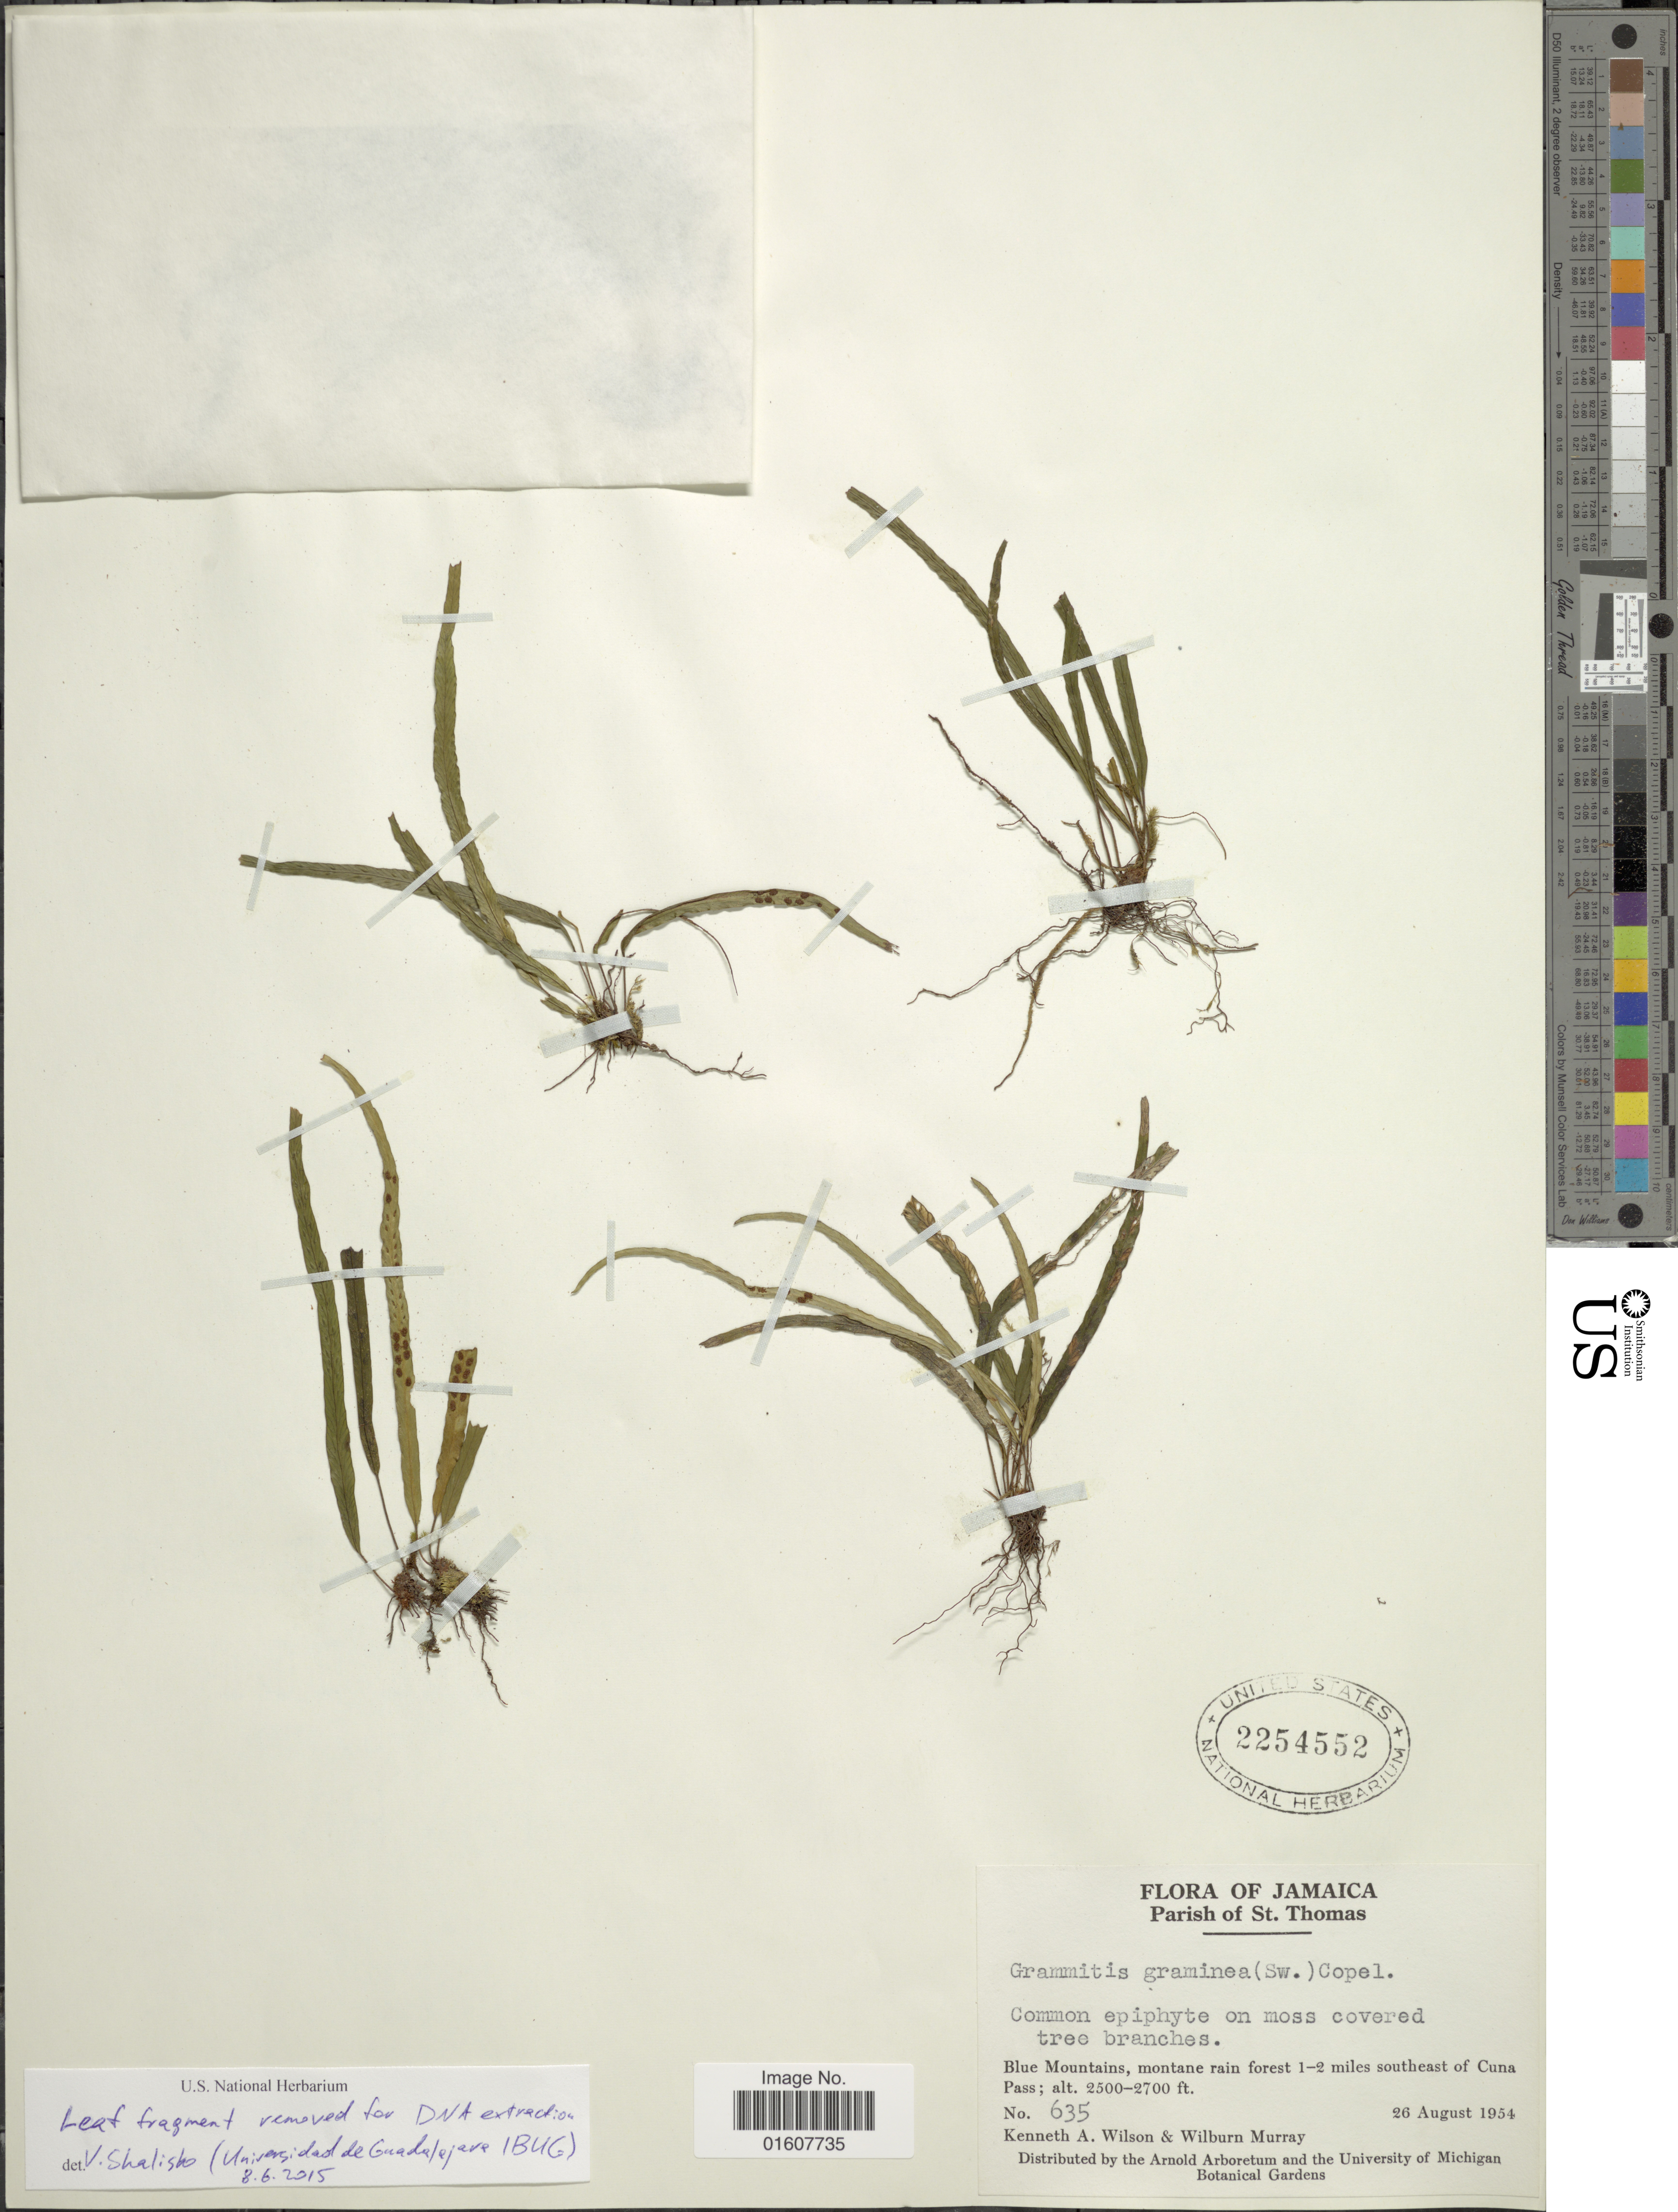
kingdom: Plantae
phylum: Tracheophyta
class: Polypodiopsida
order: Polypodiales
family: Polypodiaceae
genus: Lomaphlebia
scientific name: Lomaphlebia linearis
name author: (Sw.) J. Sm.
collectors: K. A. Wilson & W. Murray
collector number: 635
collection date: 1954-08-26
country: Jamaica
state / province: Saint Thomas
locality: Parish of St. Thomas, Blue Mountains, montane rain forest 1-2 miles southeast of Cuna Pass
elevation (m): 762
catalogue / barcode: US 2254552